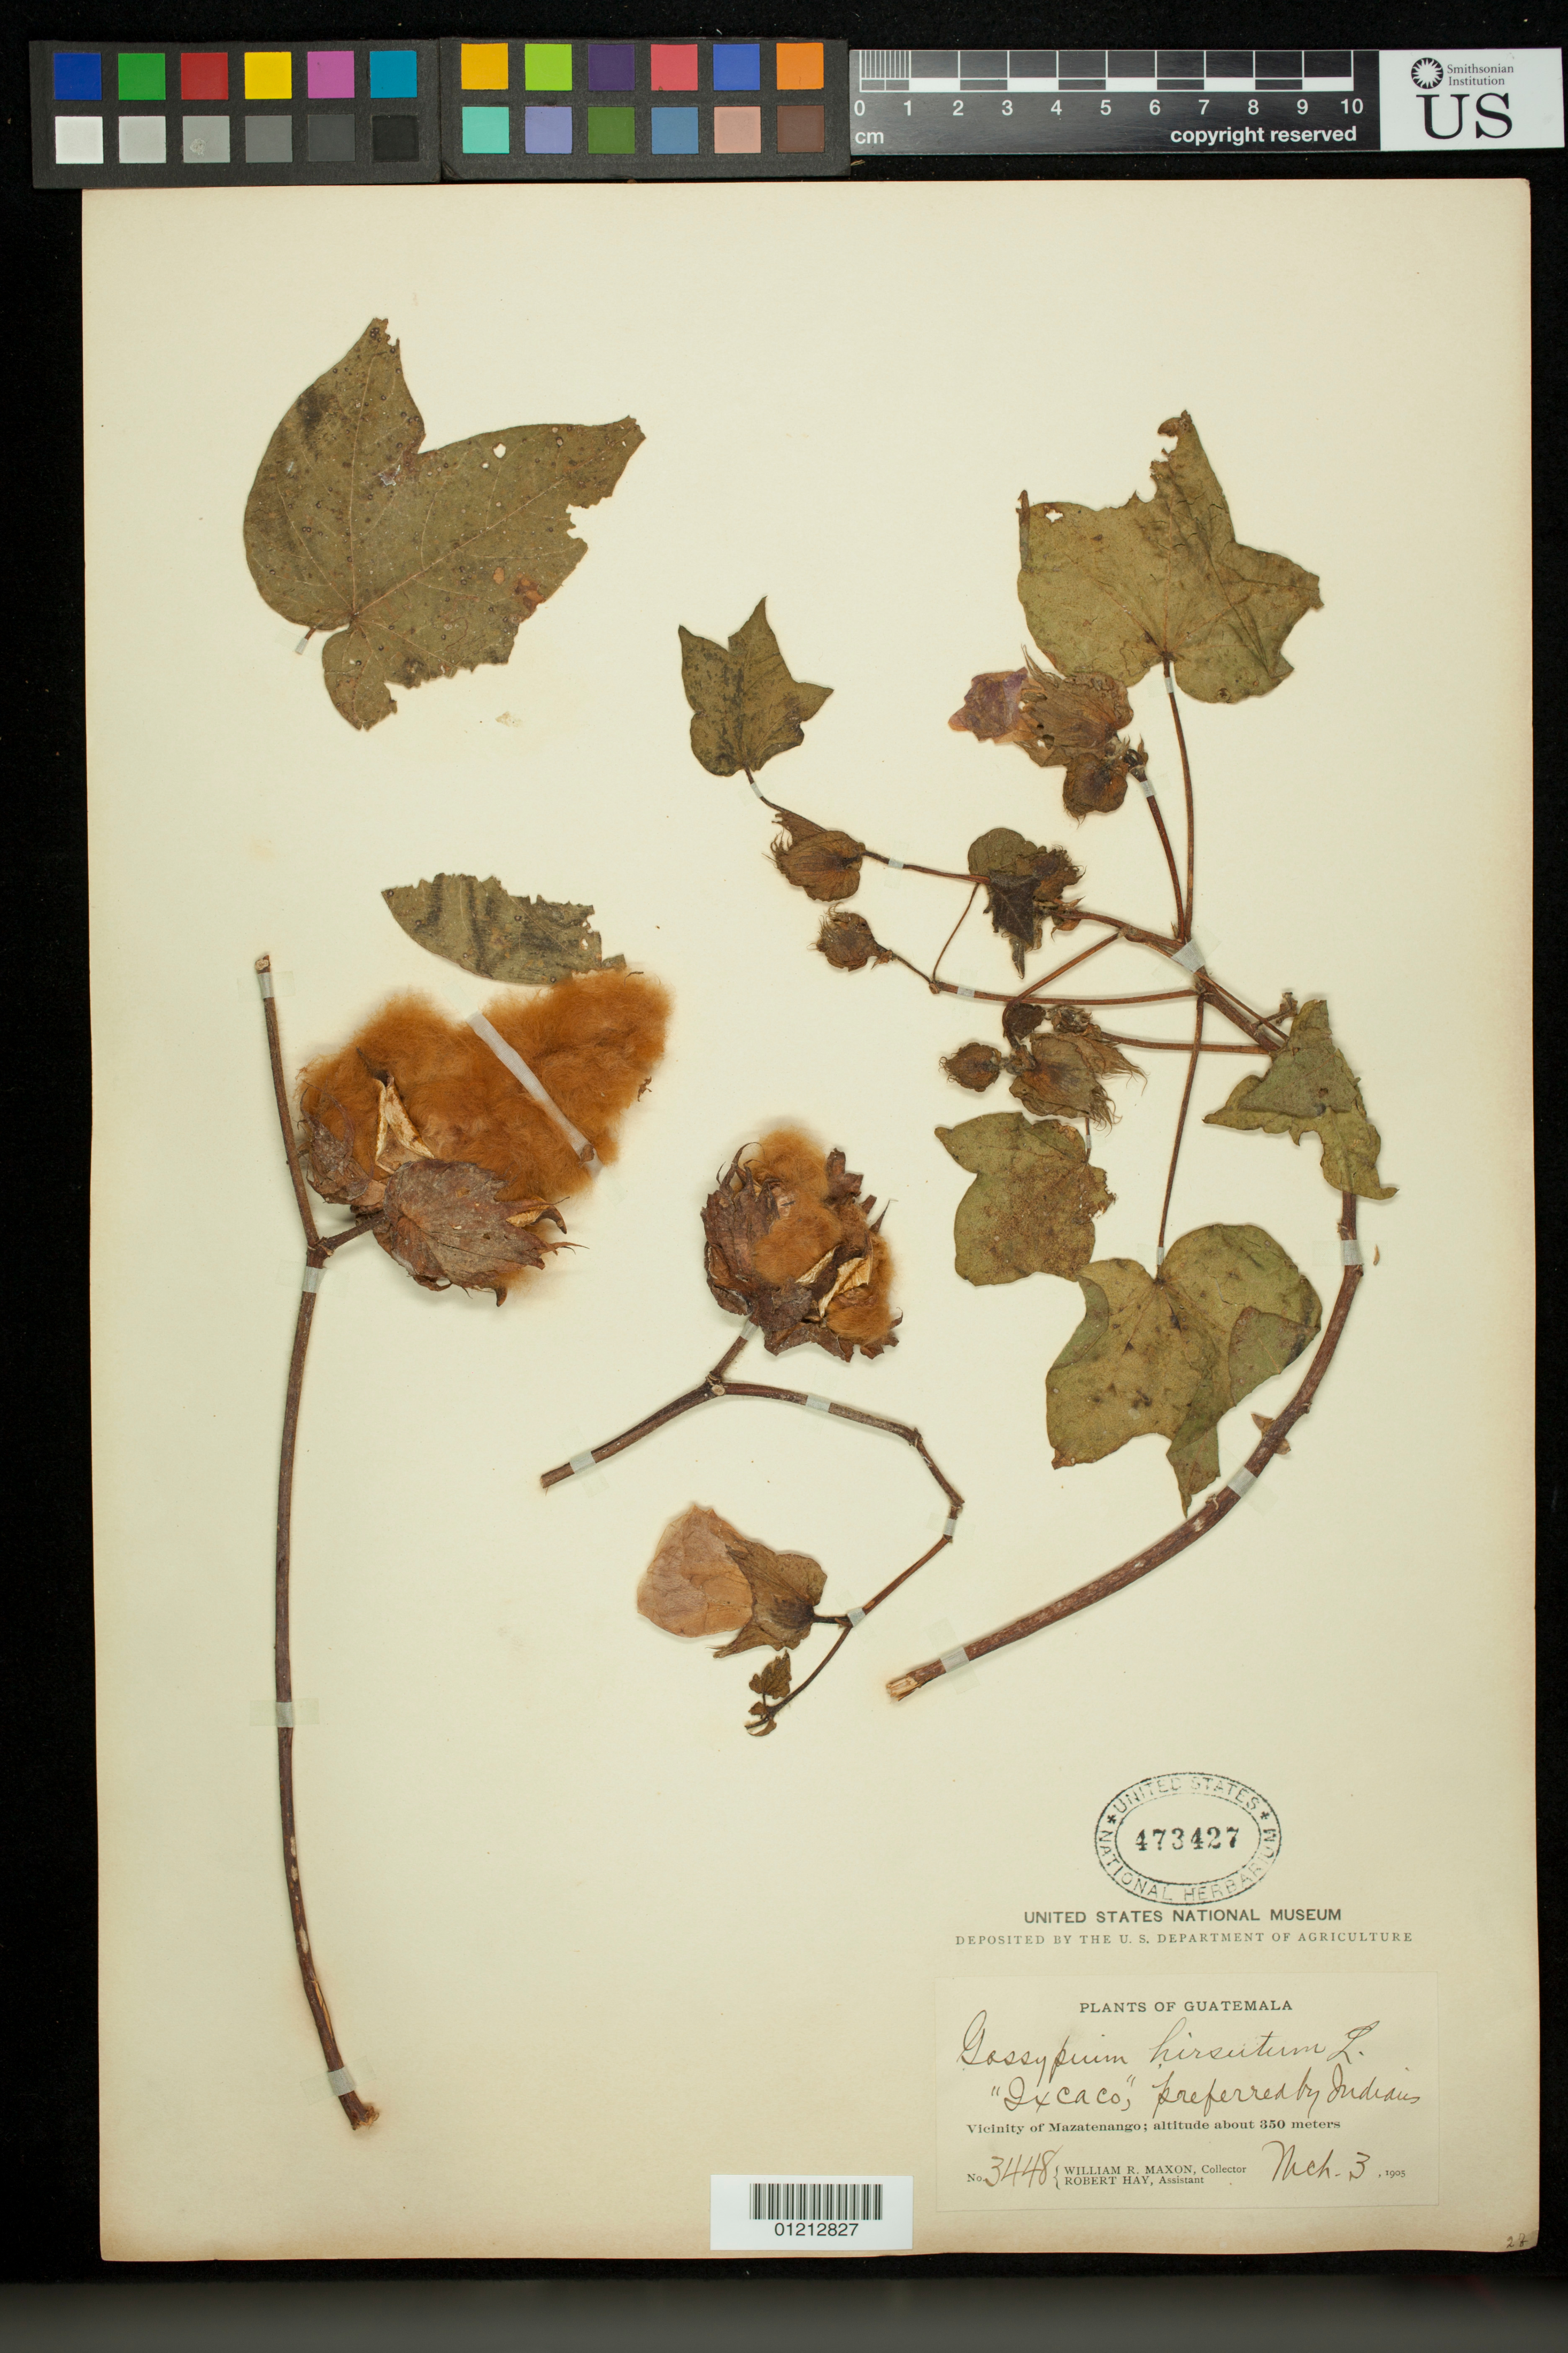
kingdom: Plantae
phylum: Tracheophyta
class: Magnoliopsida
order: Malvales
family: Malvaceae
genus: Gossypium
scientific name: Gossypium hirsutum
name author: L.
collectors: W. R. Maxon & R. Hay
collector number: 3448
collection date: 1905-03-03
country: Guatemala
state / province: Suchitepéquez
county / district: Mazatenango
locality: Vicinity of Mazatenango.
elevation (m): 350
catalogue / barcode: US 473427